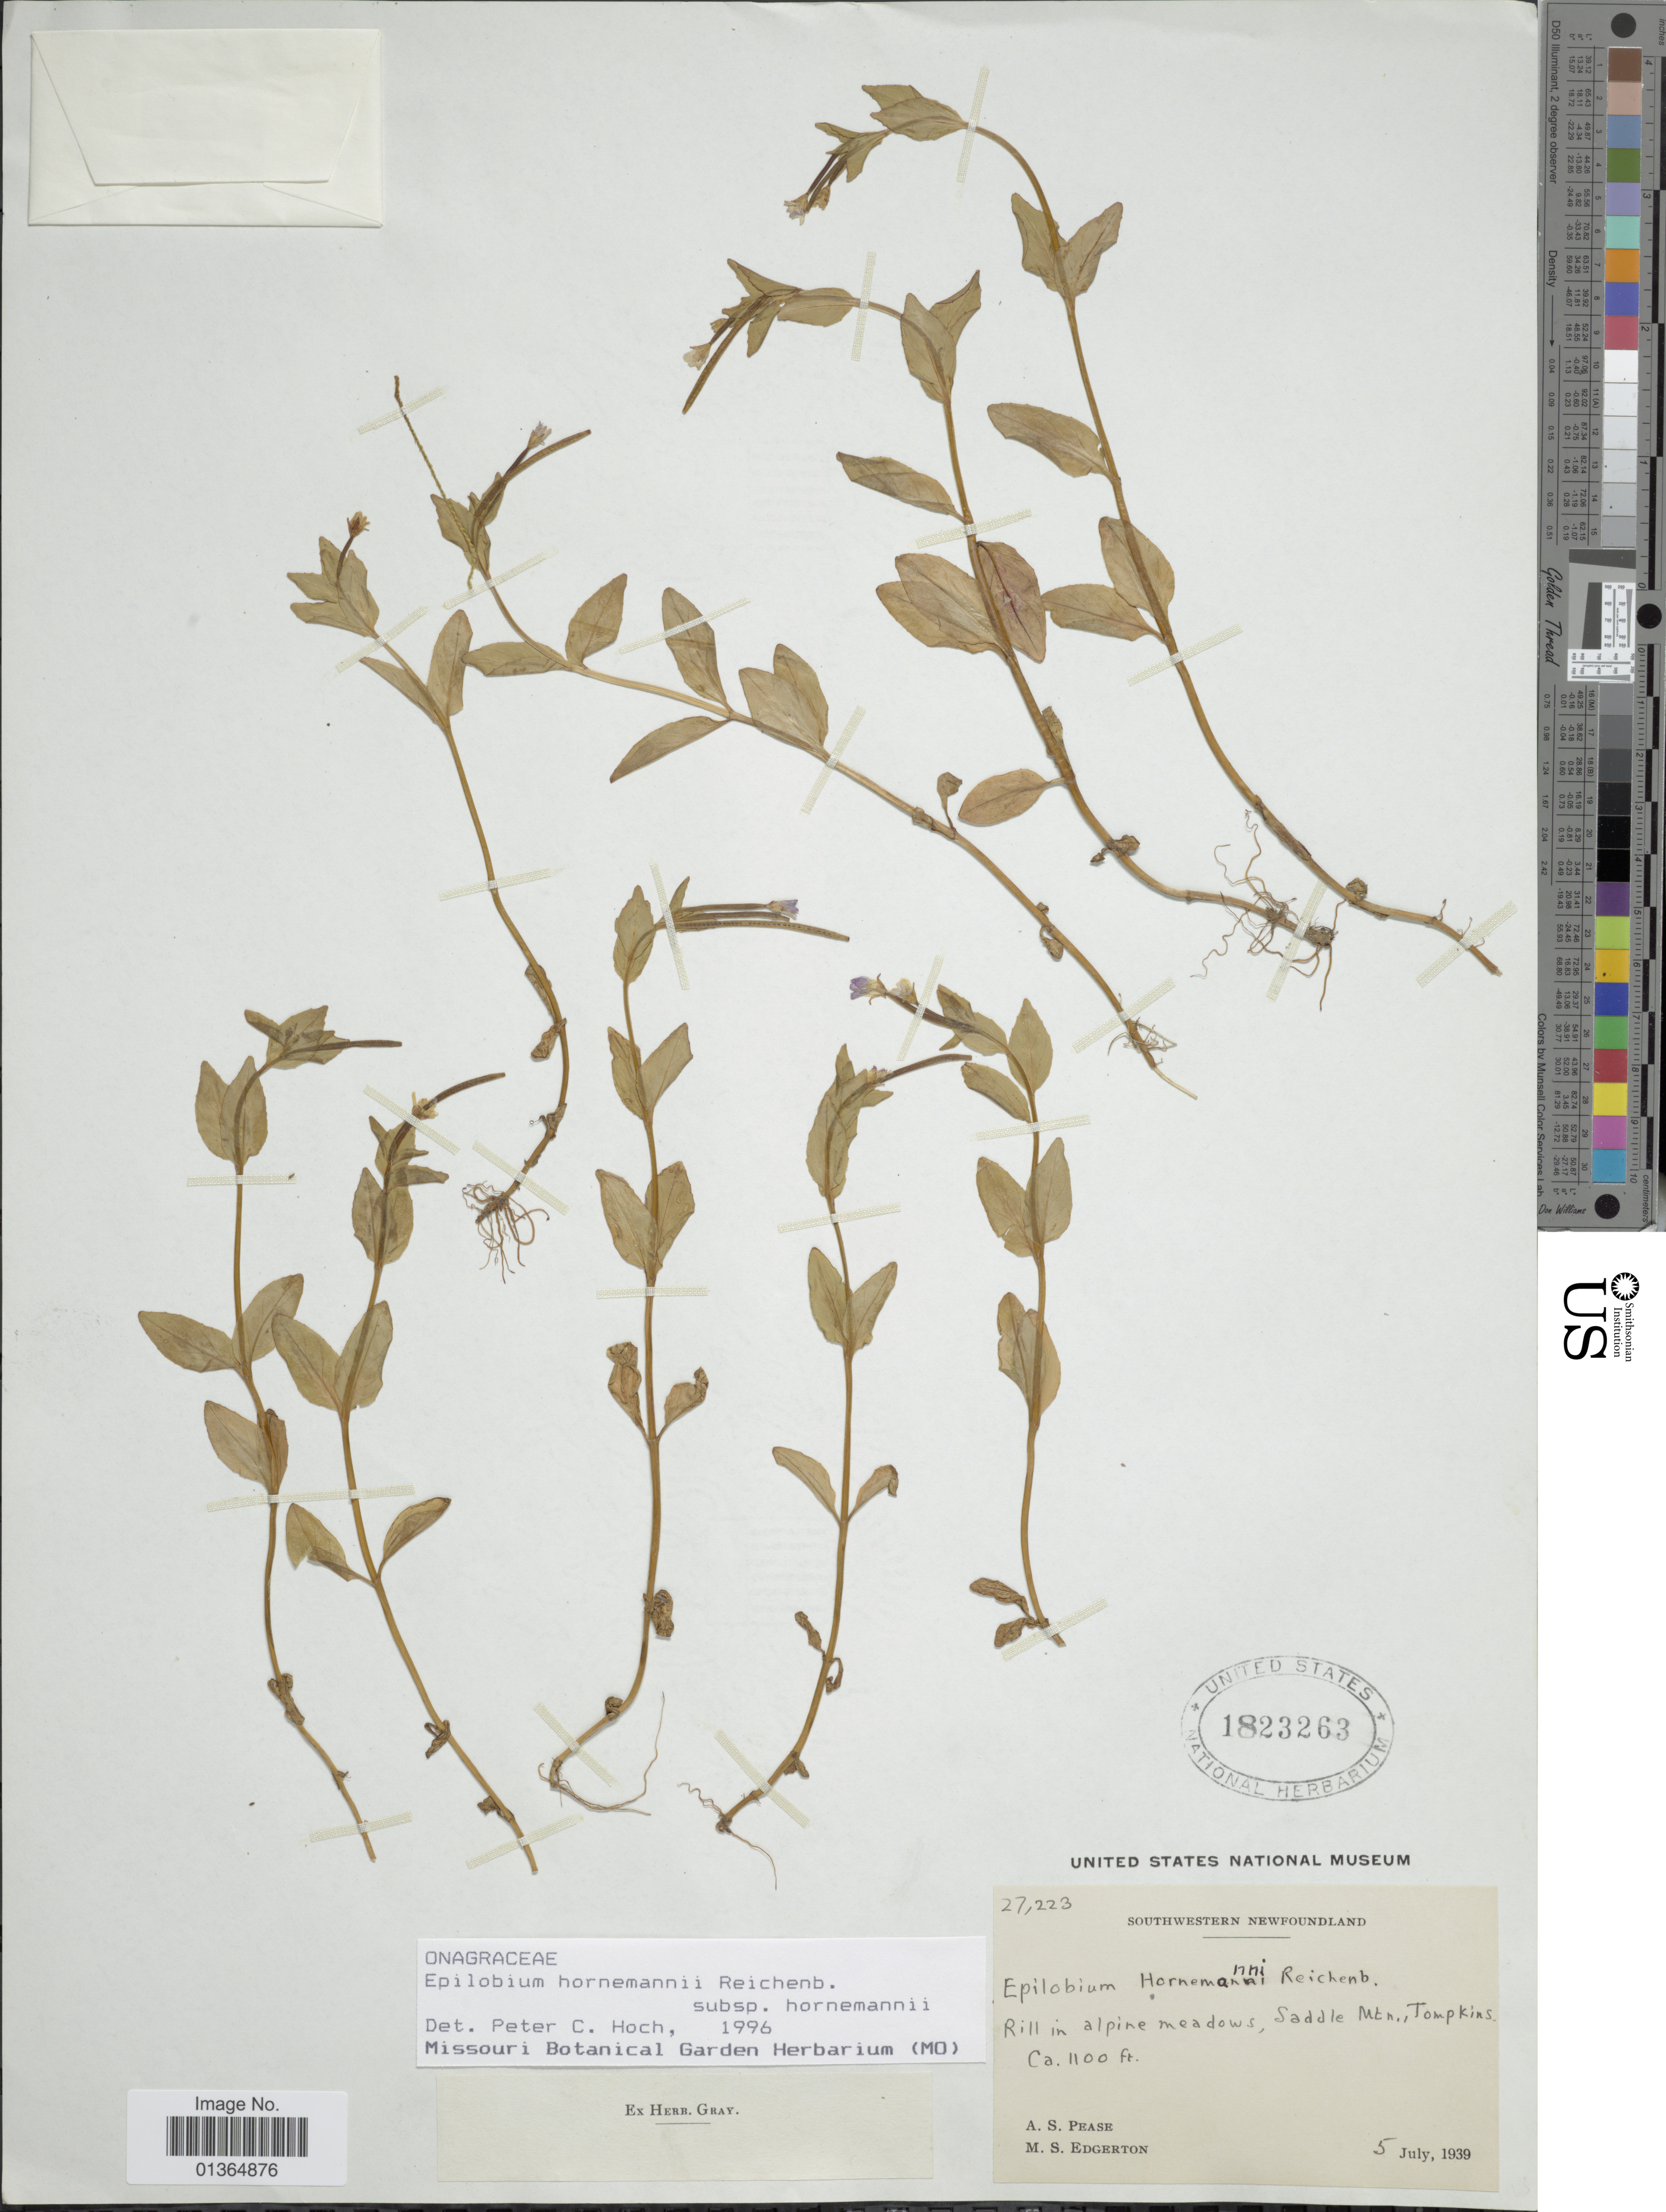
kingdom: Plantae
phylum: Tracheophyta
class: Magnoliopsida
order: Myrtales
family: Onagraceae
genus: Epilobium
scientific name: Epilobium hornemannii subsp. hornemannii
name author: Rchb.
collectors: A. S. Pease & M. Edgerton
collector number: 27223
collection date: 1939-07-05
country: Canada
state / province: Newfoundland and Labrador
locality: Southwestern Newfoundland. Rill in alpine meadows, Saddle Mtn., Tompkins.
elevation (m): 335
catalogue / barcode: US 1823263